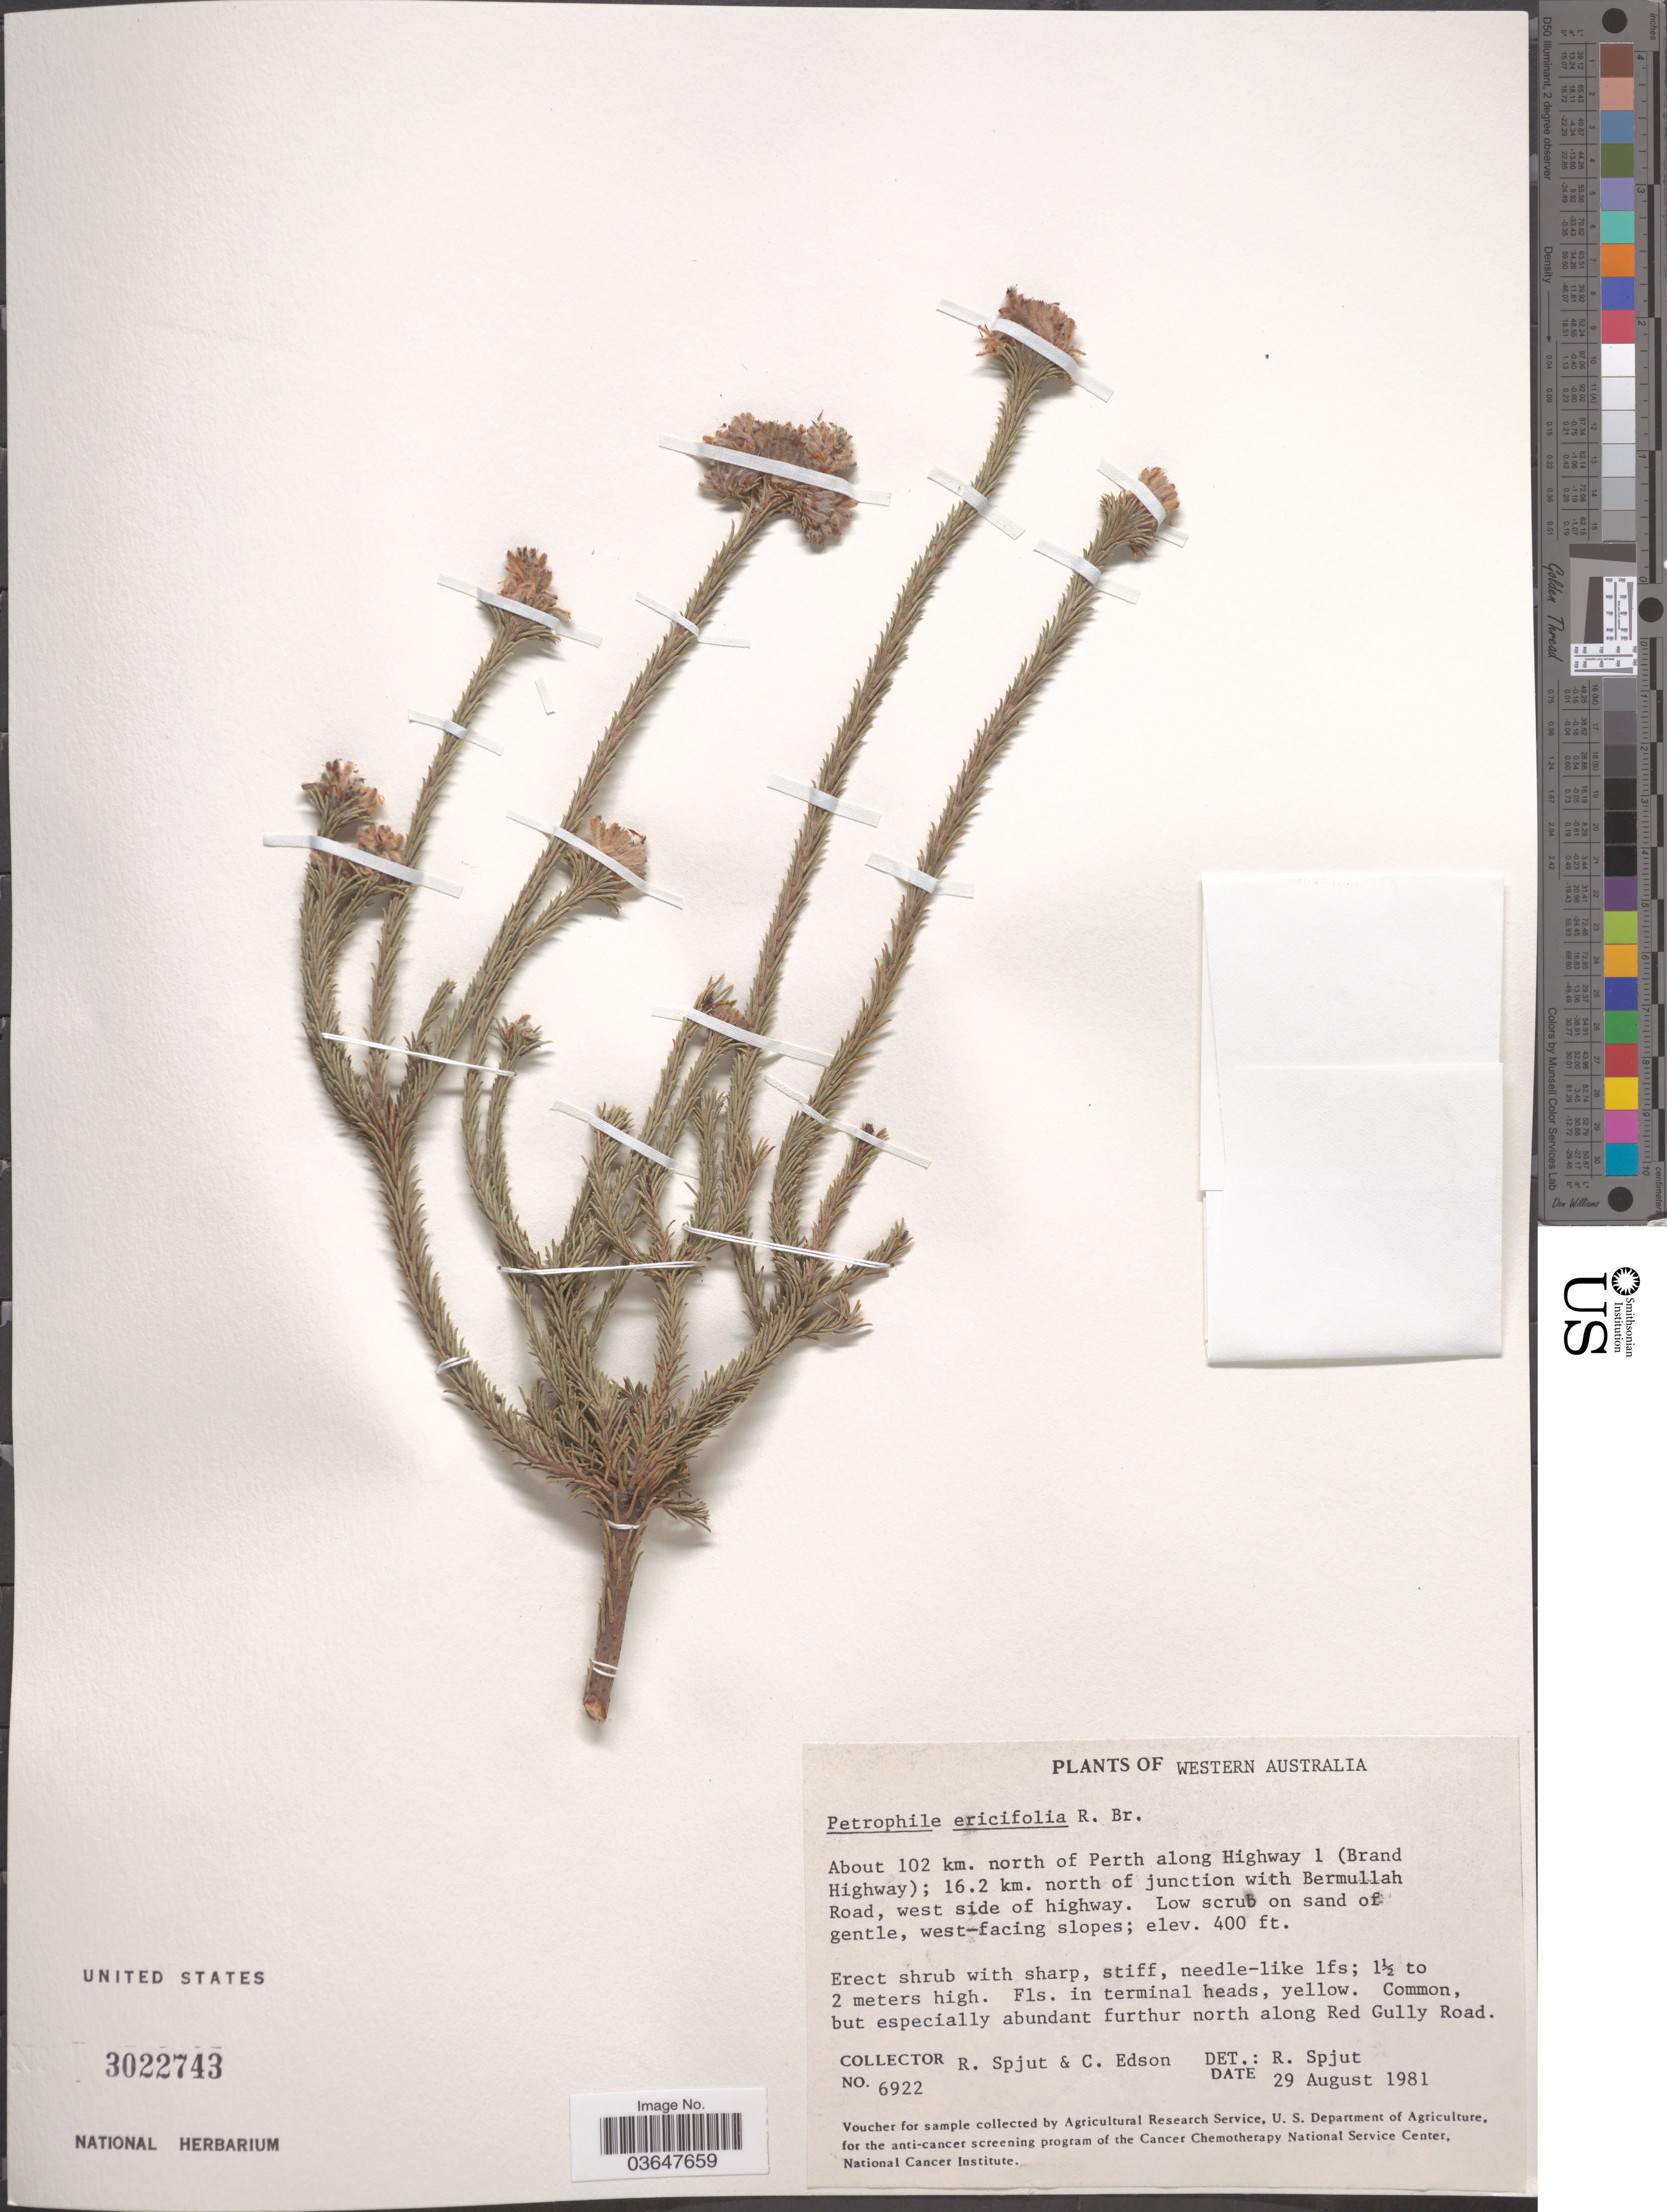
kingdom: Plantae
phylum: Tracheophyta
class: Magnoliopsida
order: Proteales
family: Proteaceae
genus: Petrophile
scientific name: Petrophile ericifolia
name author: R. Br.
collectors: R. Spjut & C. Edson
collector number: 6922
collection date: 1981-08-29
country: Australia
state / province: Western Australia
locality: About 102 km. north of Perth along Highway 1 (Brand Highway); 16.2 km. north of junction with Bermullah Road, west side of highway. Low scrub on sand of gentle, west facing-slopes. Common, but especially abundant furthur north along Red Gully Road.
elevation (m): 122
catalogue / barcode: US 3022743